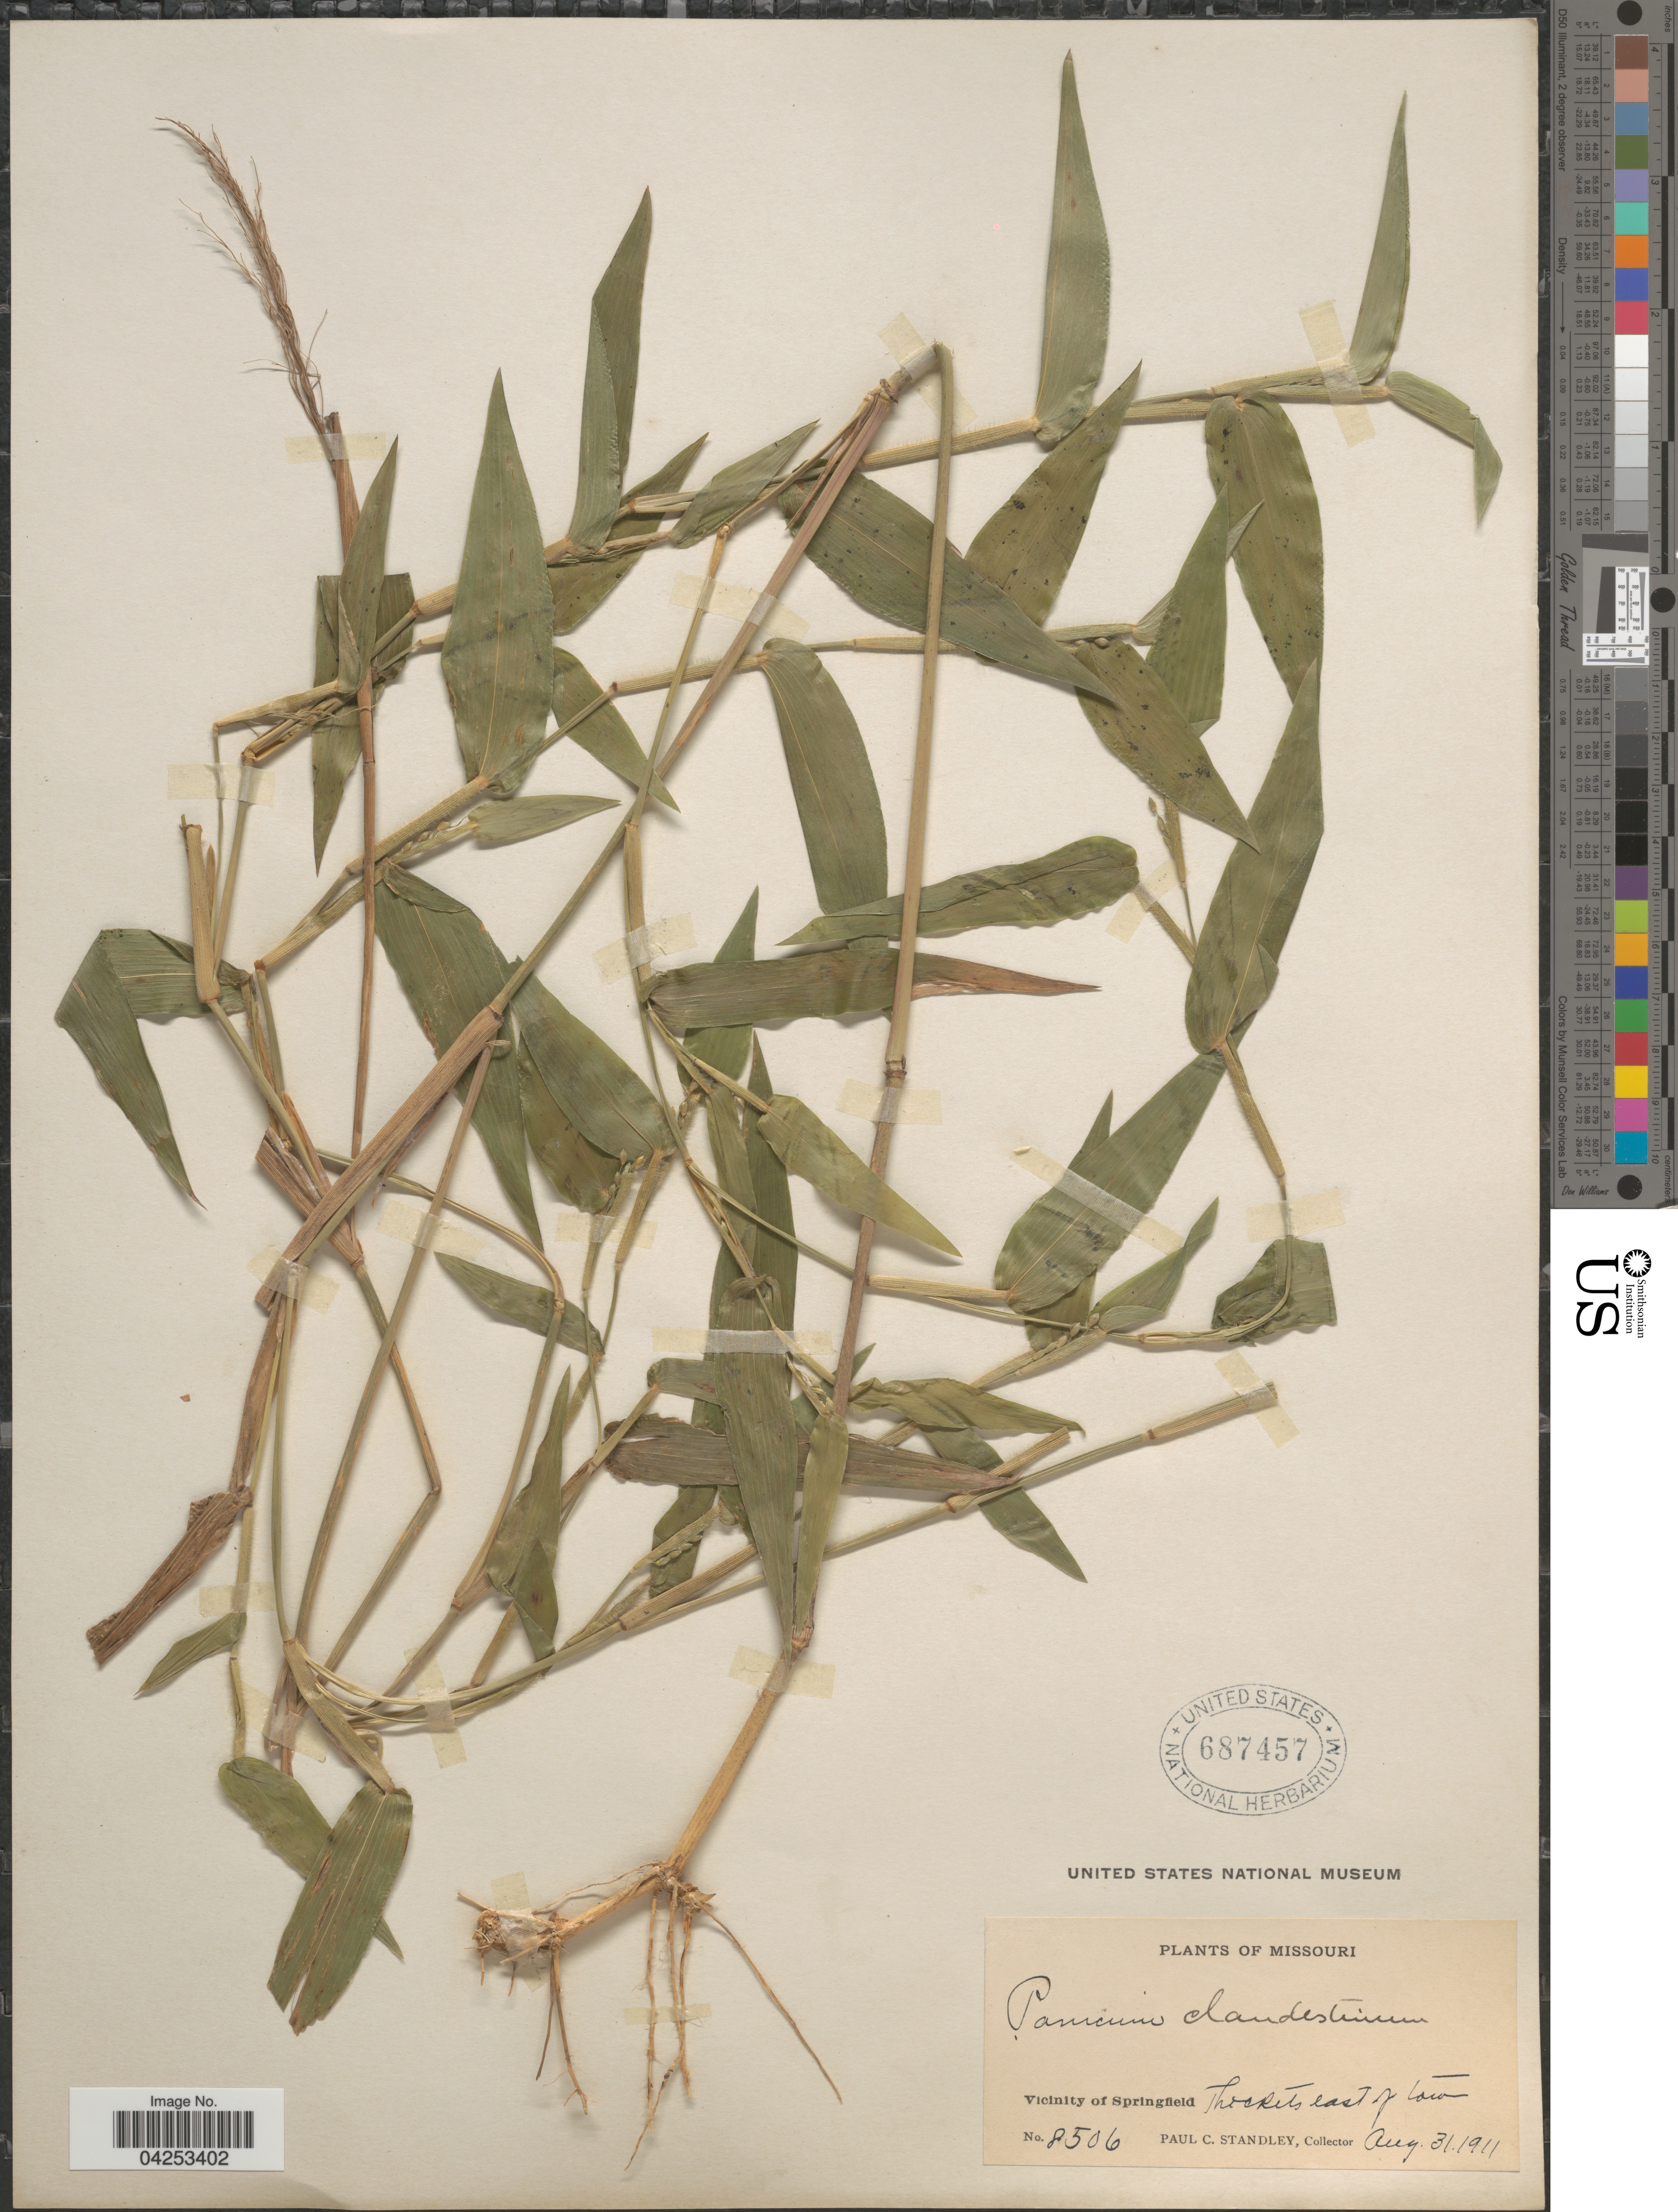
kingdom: Plantae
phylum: Tracheophyta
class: Liliopsida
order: Poales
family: Poaceae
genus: Dichanthelium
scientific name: Dichanthelium clandestinum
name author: (L.) Gould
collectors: P. C. Standley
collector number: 8506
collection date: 1911-08-31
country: United States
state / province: Missouri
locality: Vicinity of Springfield. Thickets east of town.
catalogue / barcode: US 687457